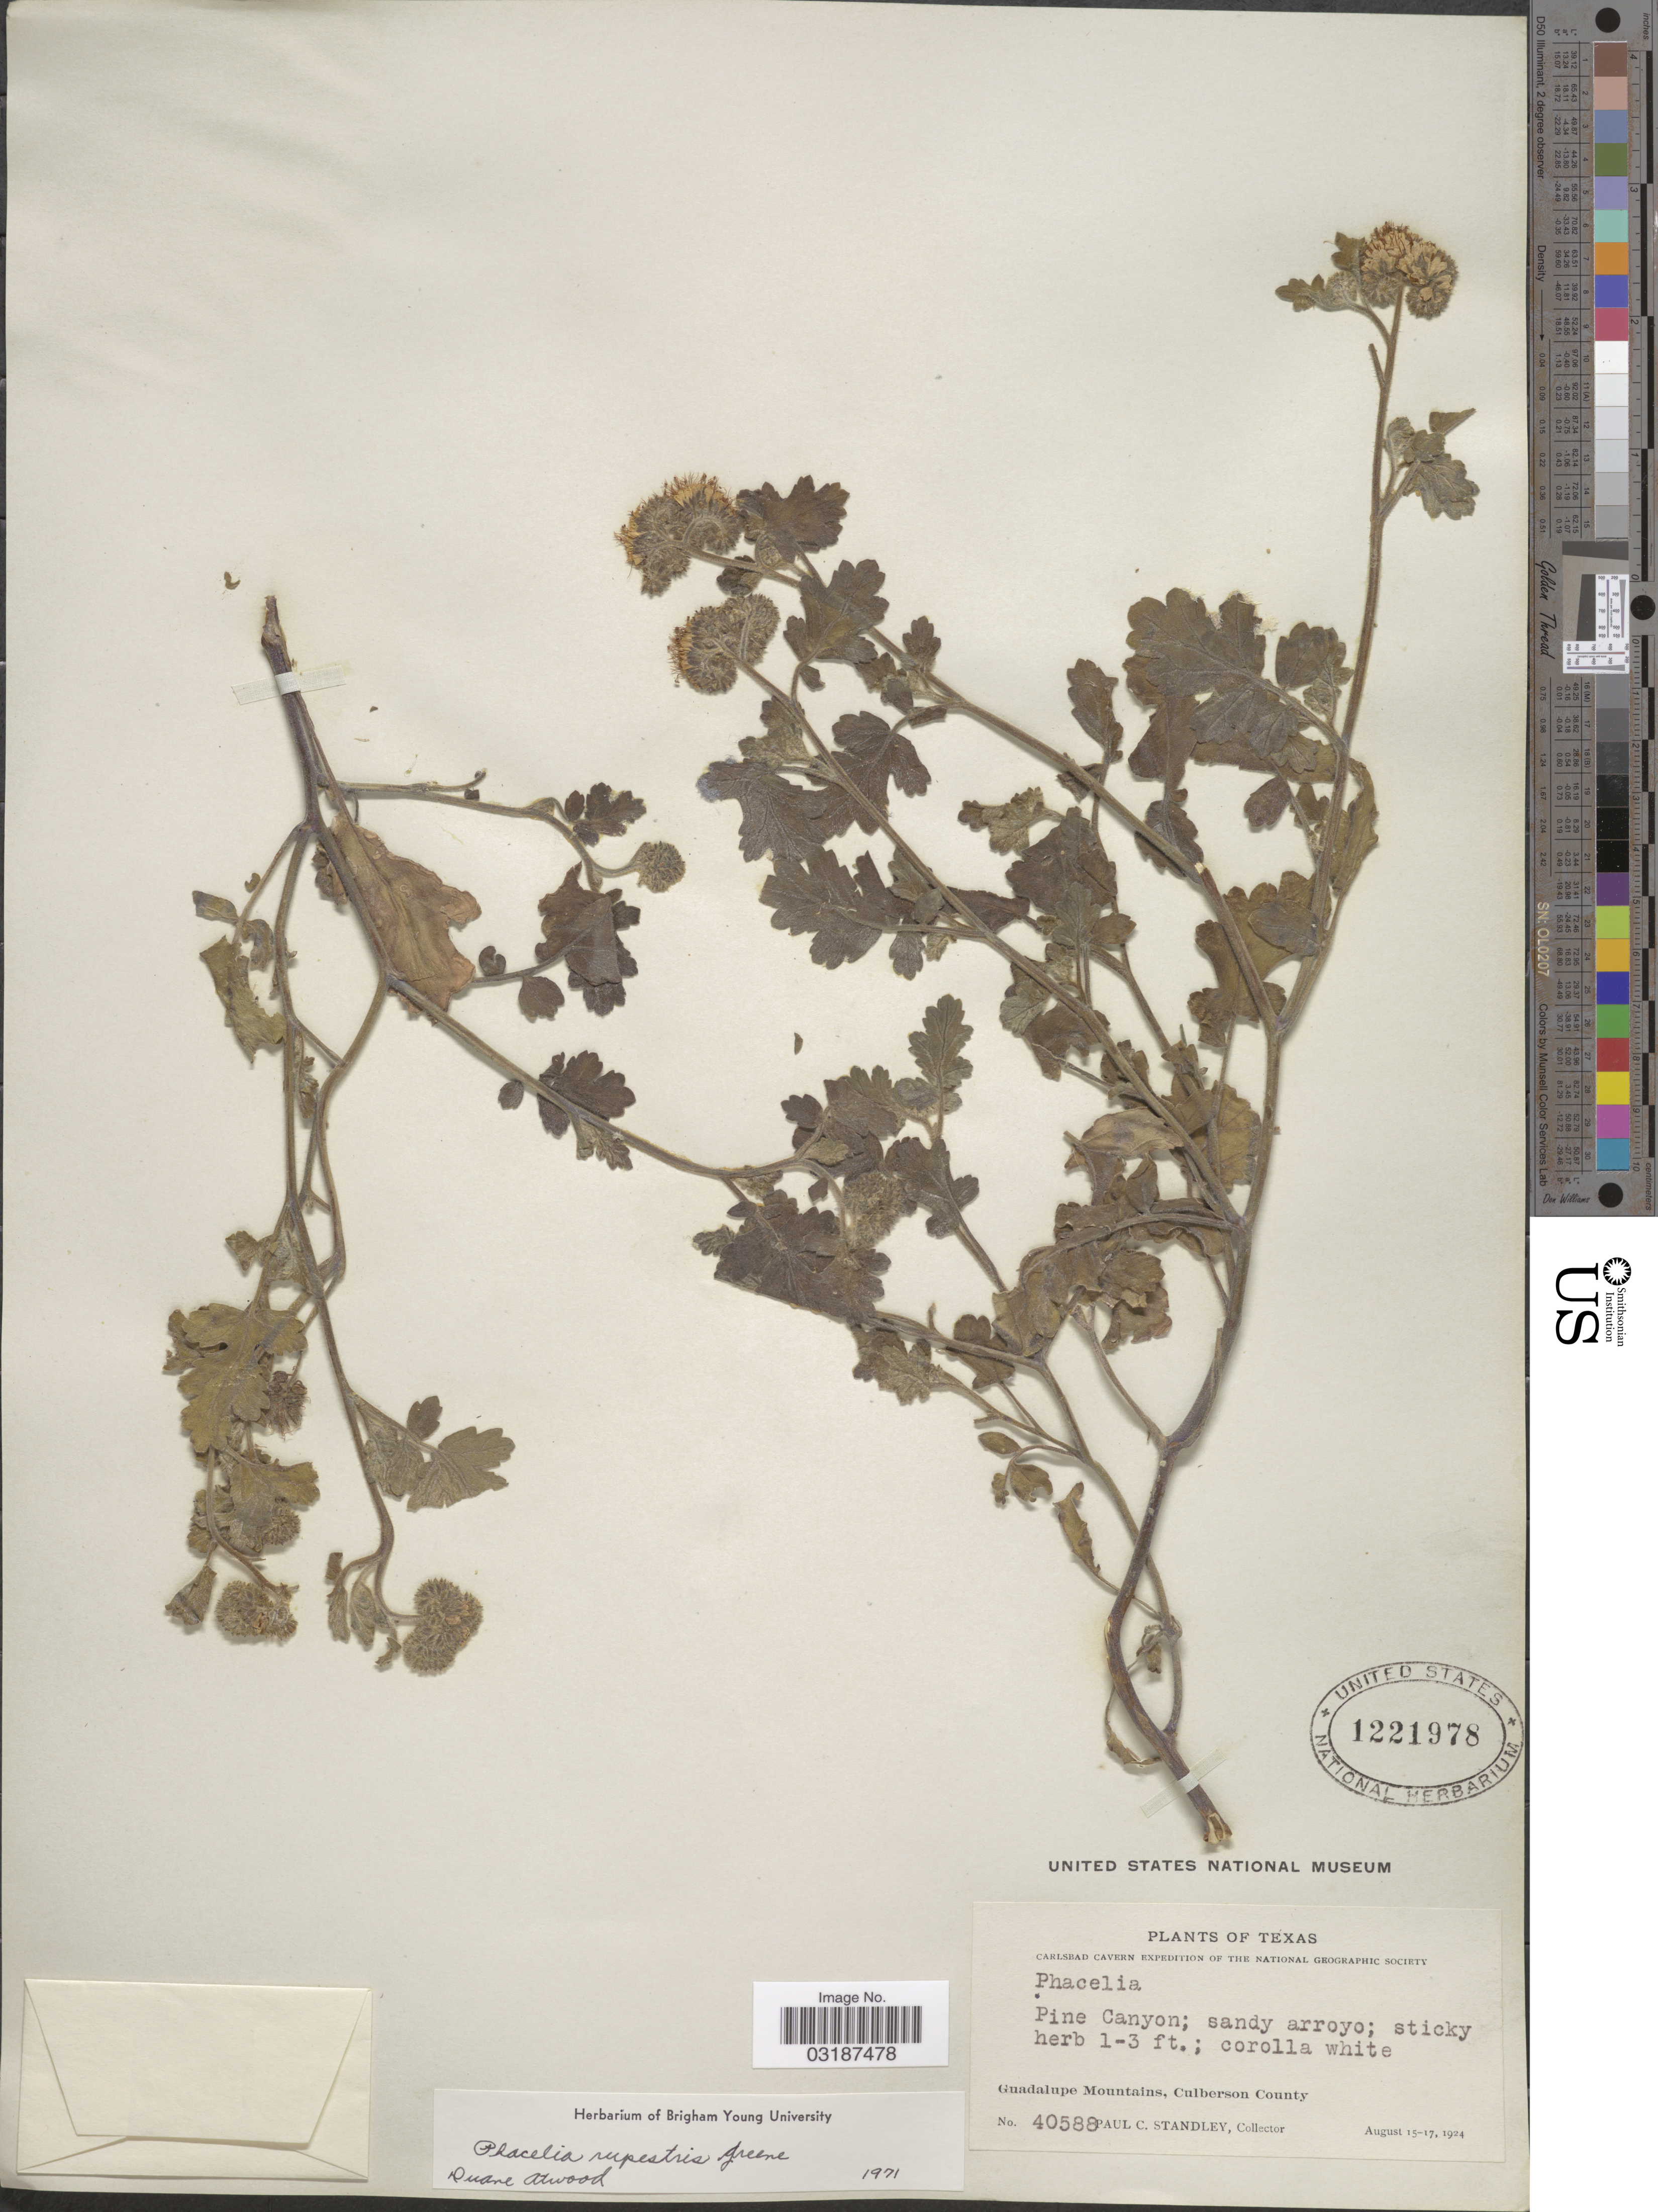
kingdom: Plantae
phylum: Tracheophyta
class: Magnoliopsida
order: Boraginales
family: Hydrophyllaceae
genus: Phacelia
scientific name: Phacelia rupestris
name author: Greene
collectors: P. C. Standley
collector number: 40588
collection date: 1924-08-15/1924-08-17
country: United States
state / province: Texas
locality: Pine Canyon. Guadalupe Mountains, Culberson County.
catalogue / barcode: US 1221978